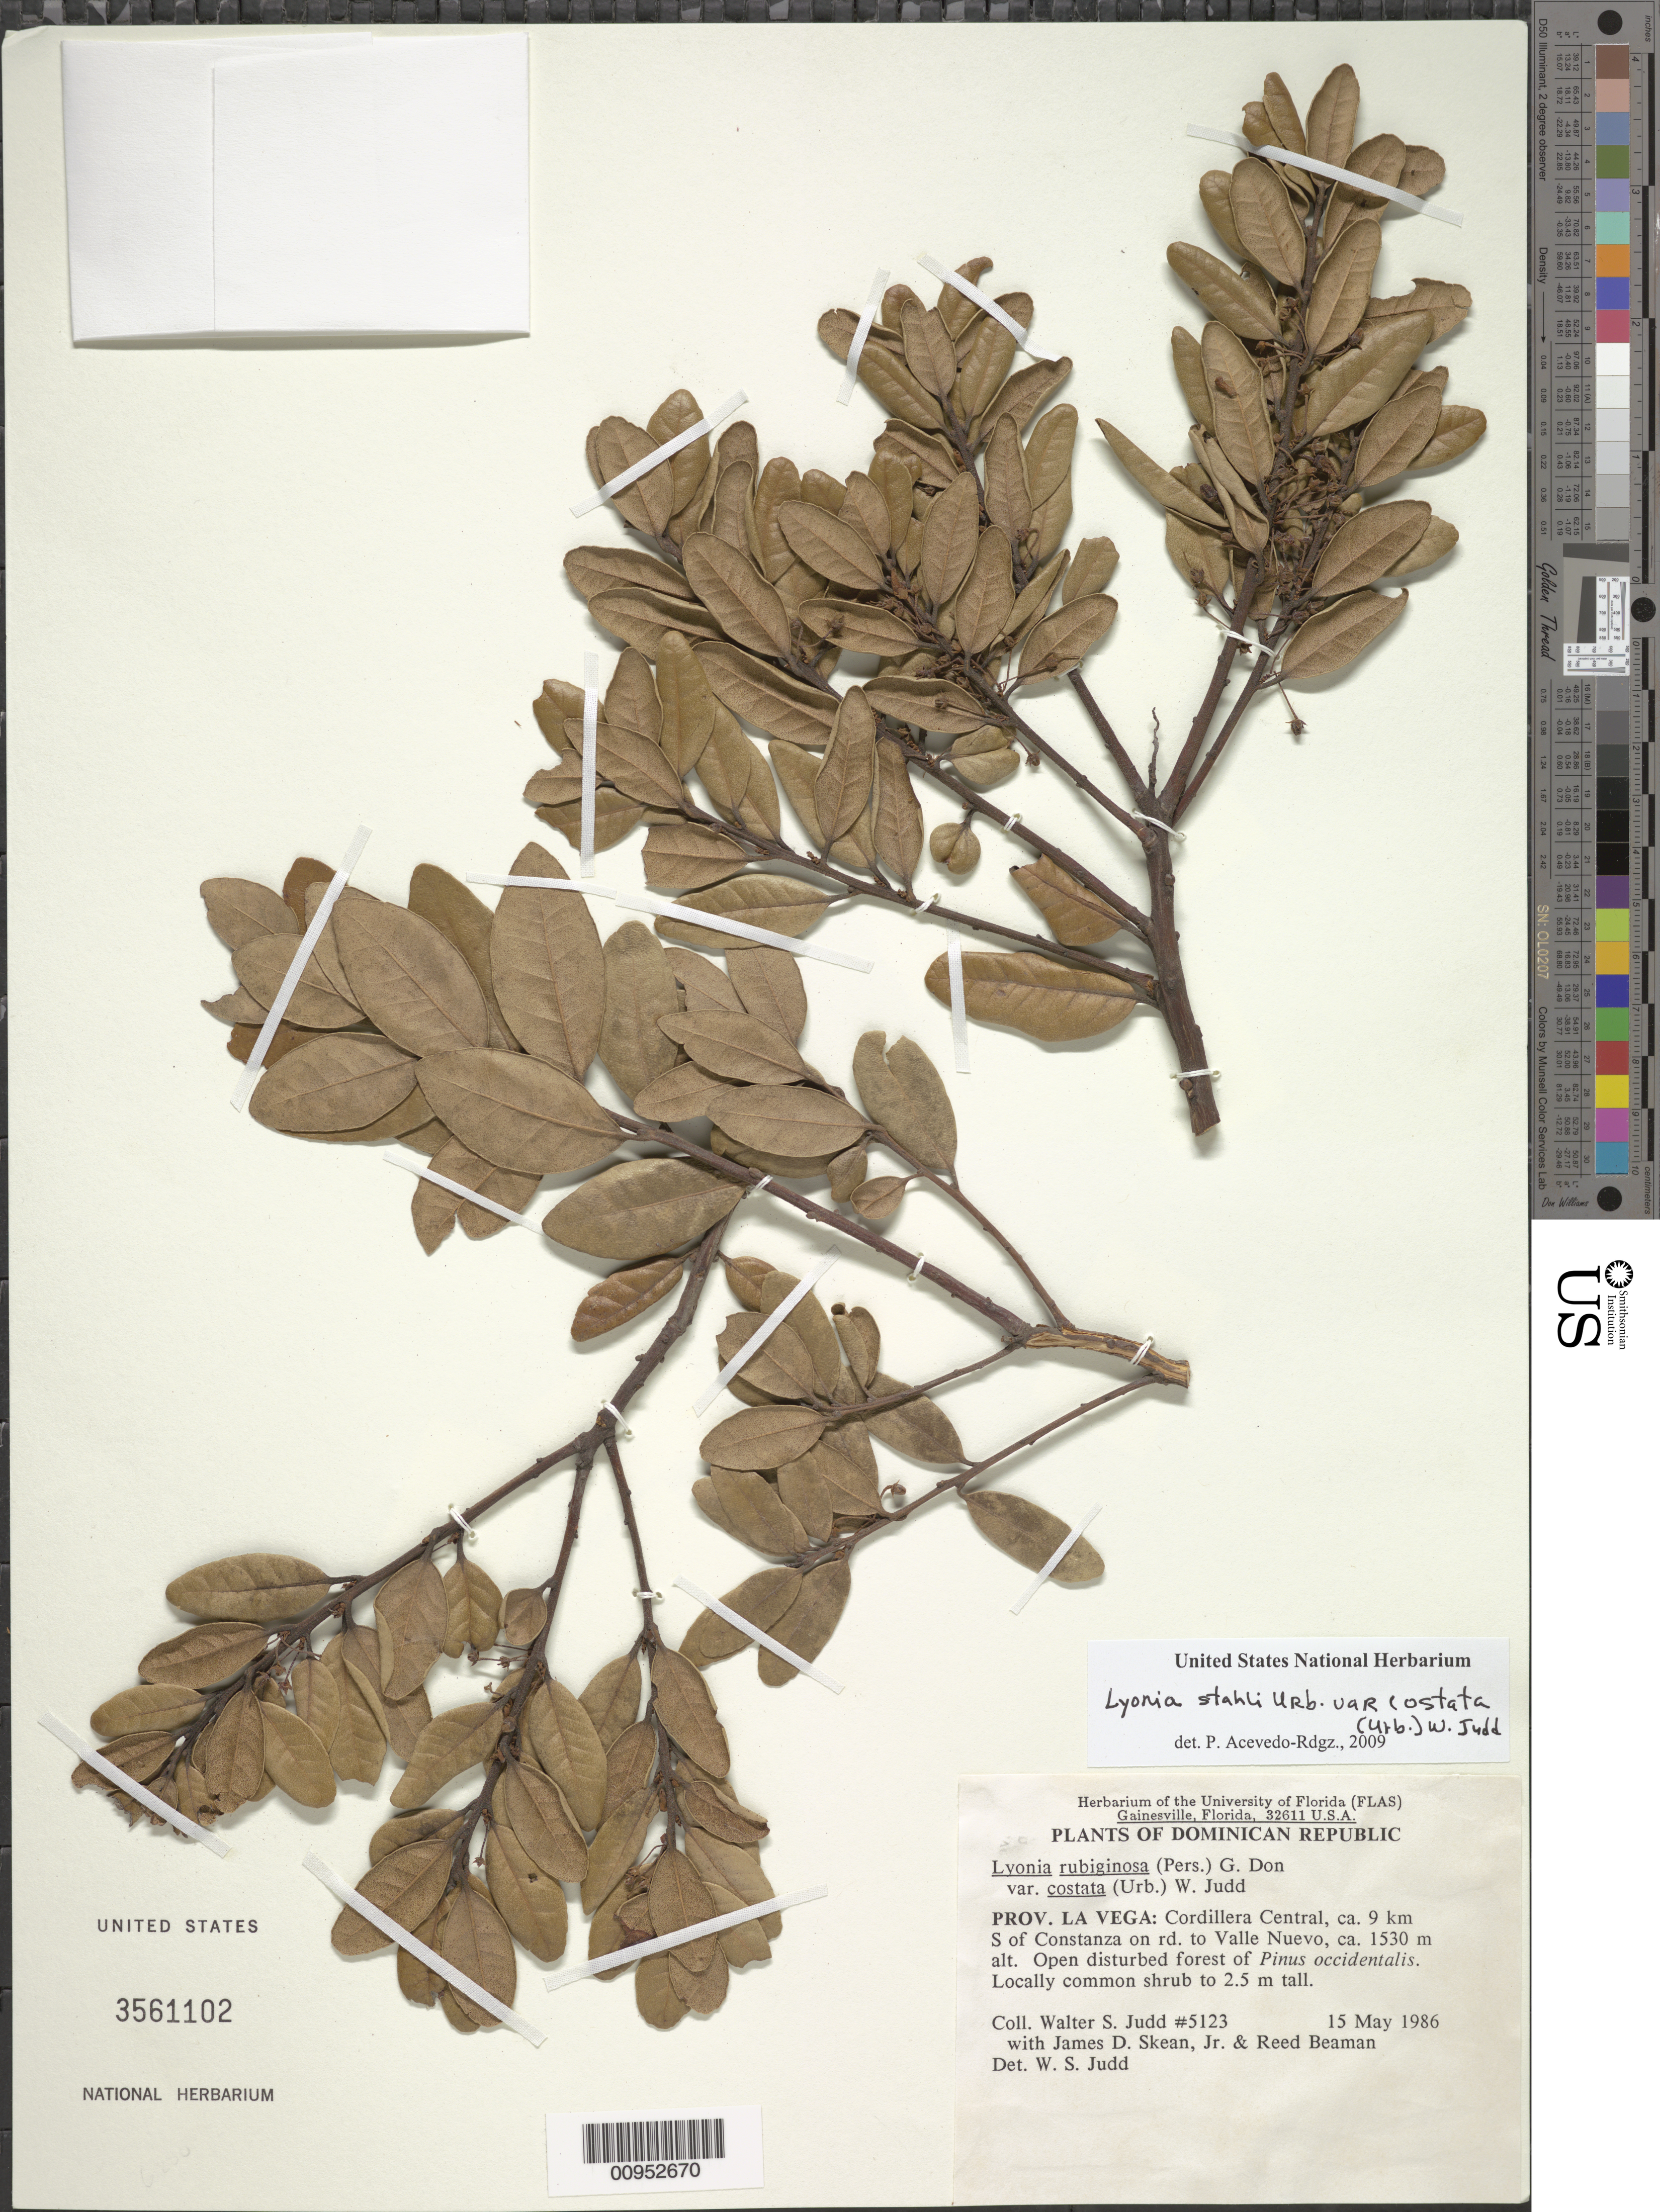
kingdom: Plantae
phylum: Tracheophyta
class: Magnoliopsida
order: Ericales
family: Ericaceae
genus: Lyonia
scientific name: Lyonia rubiginosa var. costata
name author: (Urb.) Judd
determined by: Judd, Walter S.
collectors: W. S. Judd, J. D. Skean & R. S. Beaman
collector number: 5123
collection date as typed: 15 May 1986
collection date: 1986-05-15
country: Dominican Republic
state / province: La Vega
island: Hispaniola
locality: Cordillera Central, ca. 9 km S of Constanza on road to Valley Nuevo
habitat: Open forest of Pinus occidentalis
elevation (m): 1530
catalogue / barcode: US 3561102